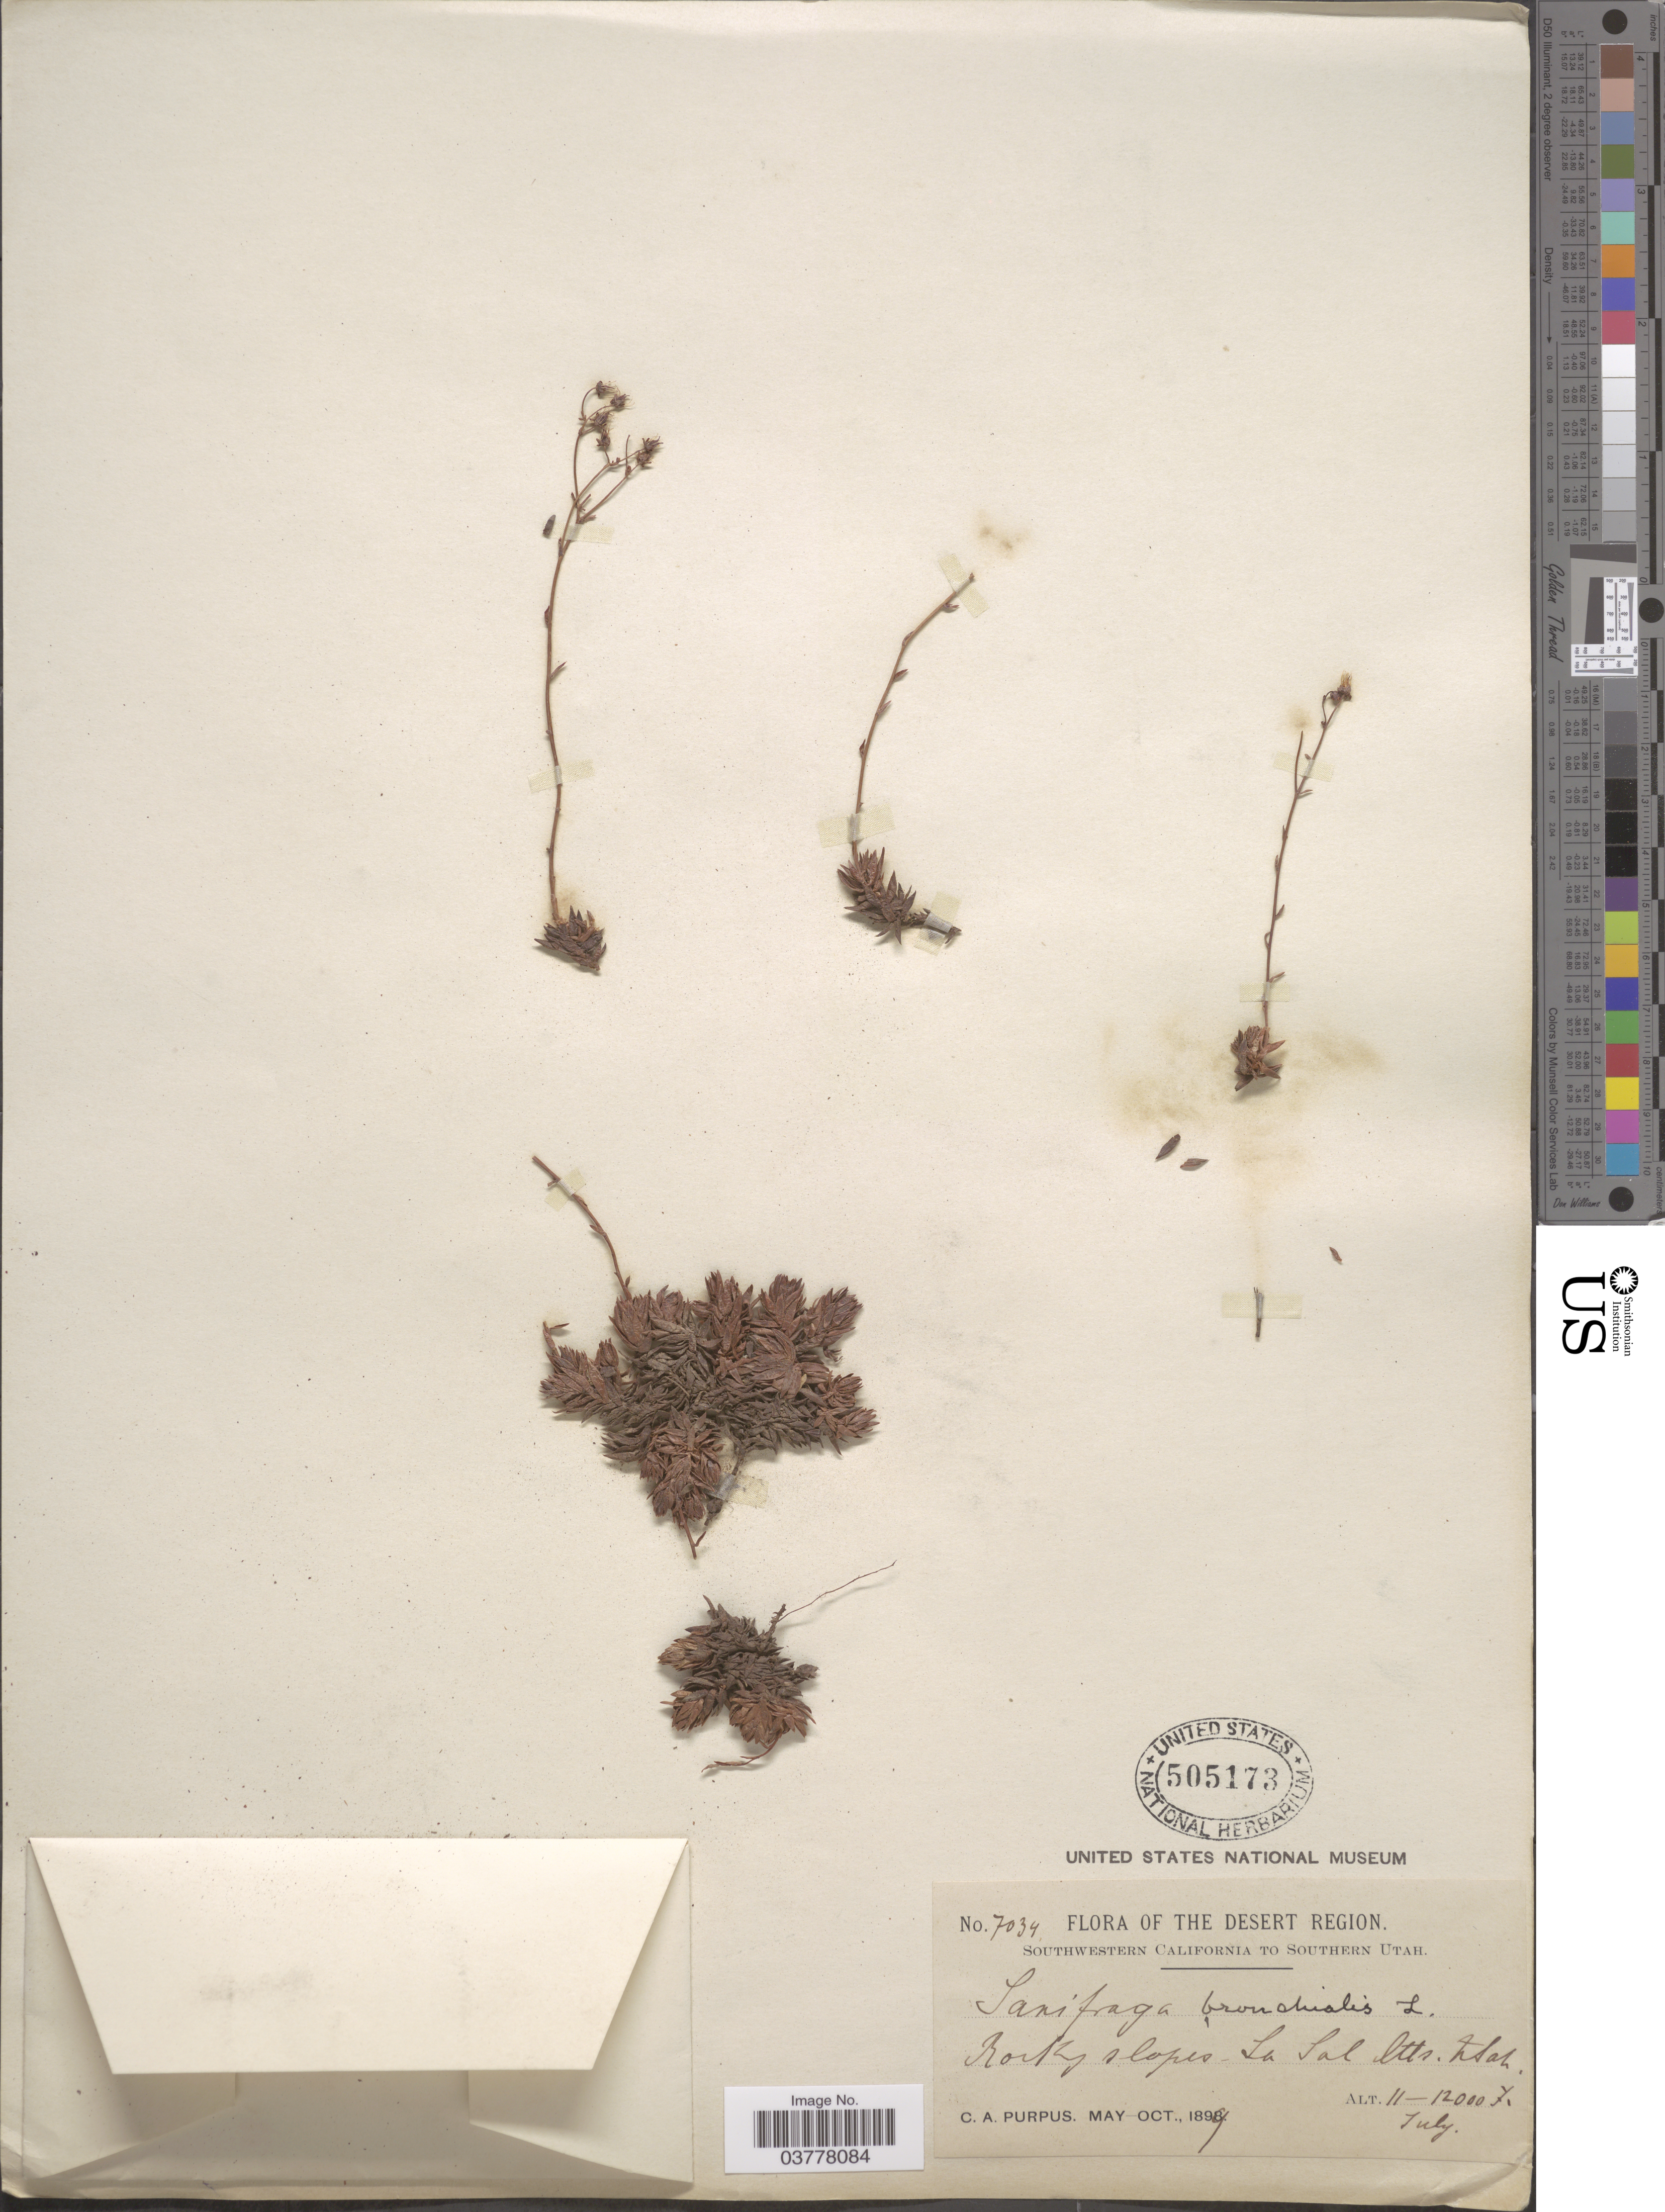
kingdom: Plantae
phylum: Tracheophyta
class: Magnoliopsida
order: Saxifragales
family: Saxifragaceae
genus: Saxifraga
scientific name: Saxifraga bronchialis subsp. austromontana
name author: (Wiegand) Piper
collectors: C. A. Purpus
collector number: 7034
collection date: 1899-07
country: United States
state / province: Utah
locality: The Desert Region. Southern Utah. Rocks slopes, La Sal Mts.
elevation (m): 3353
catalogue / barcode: US 505173